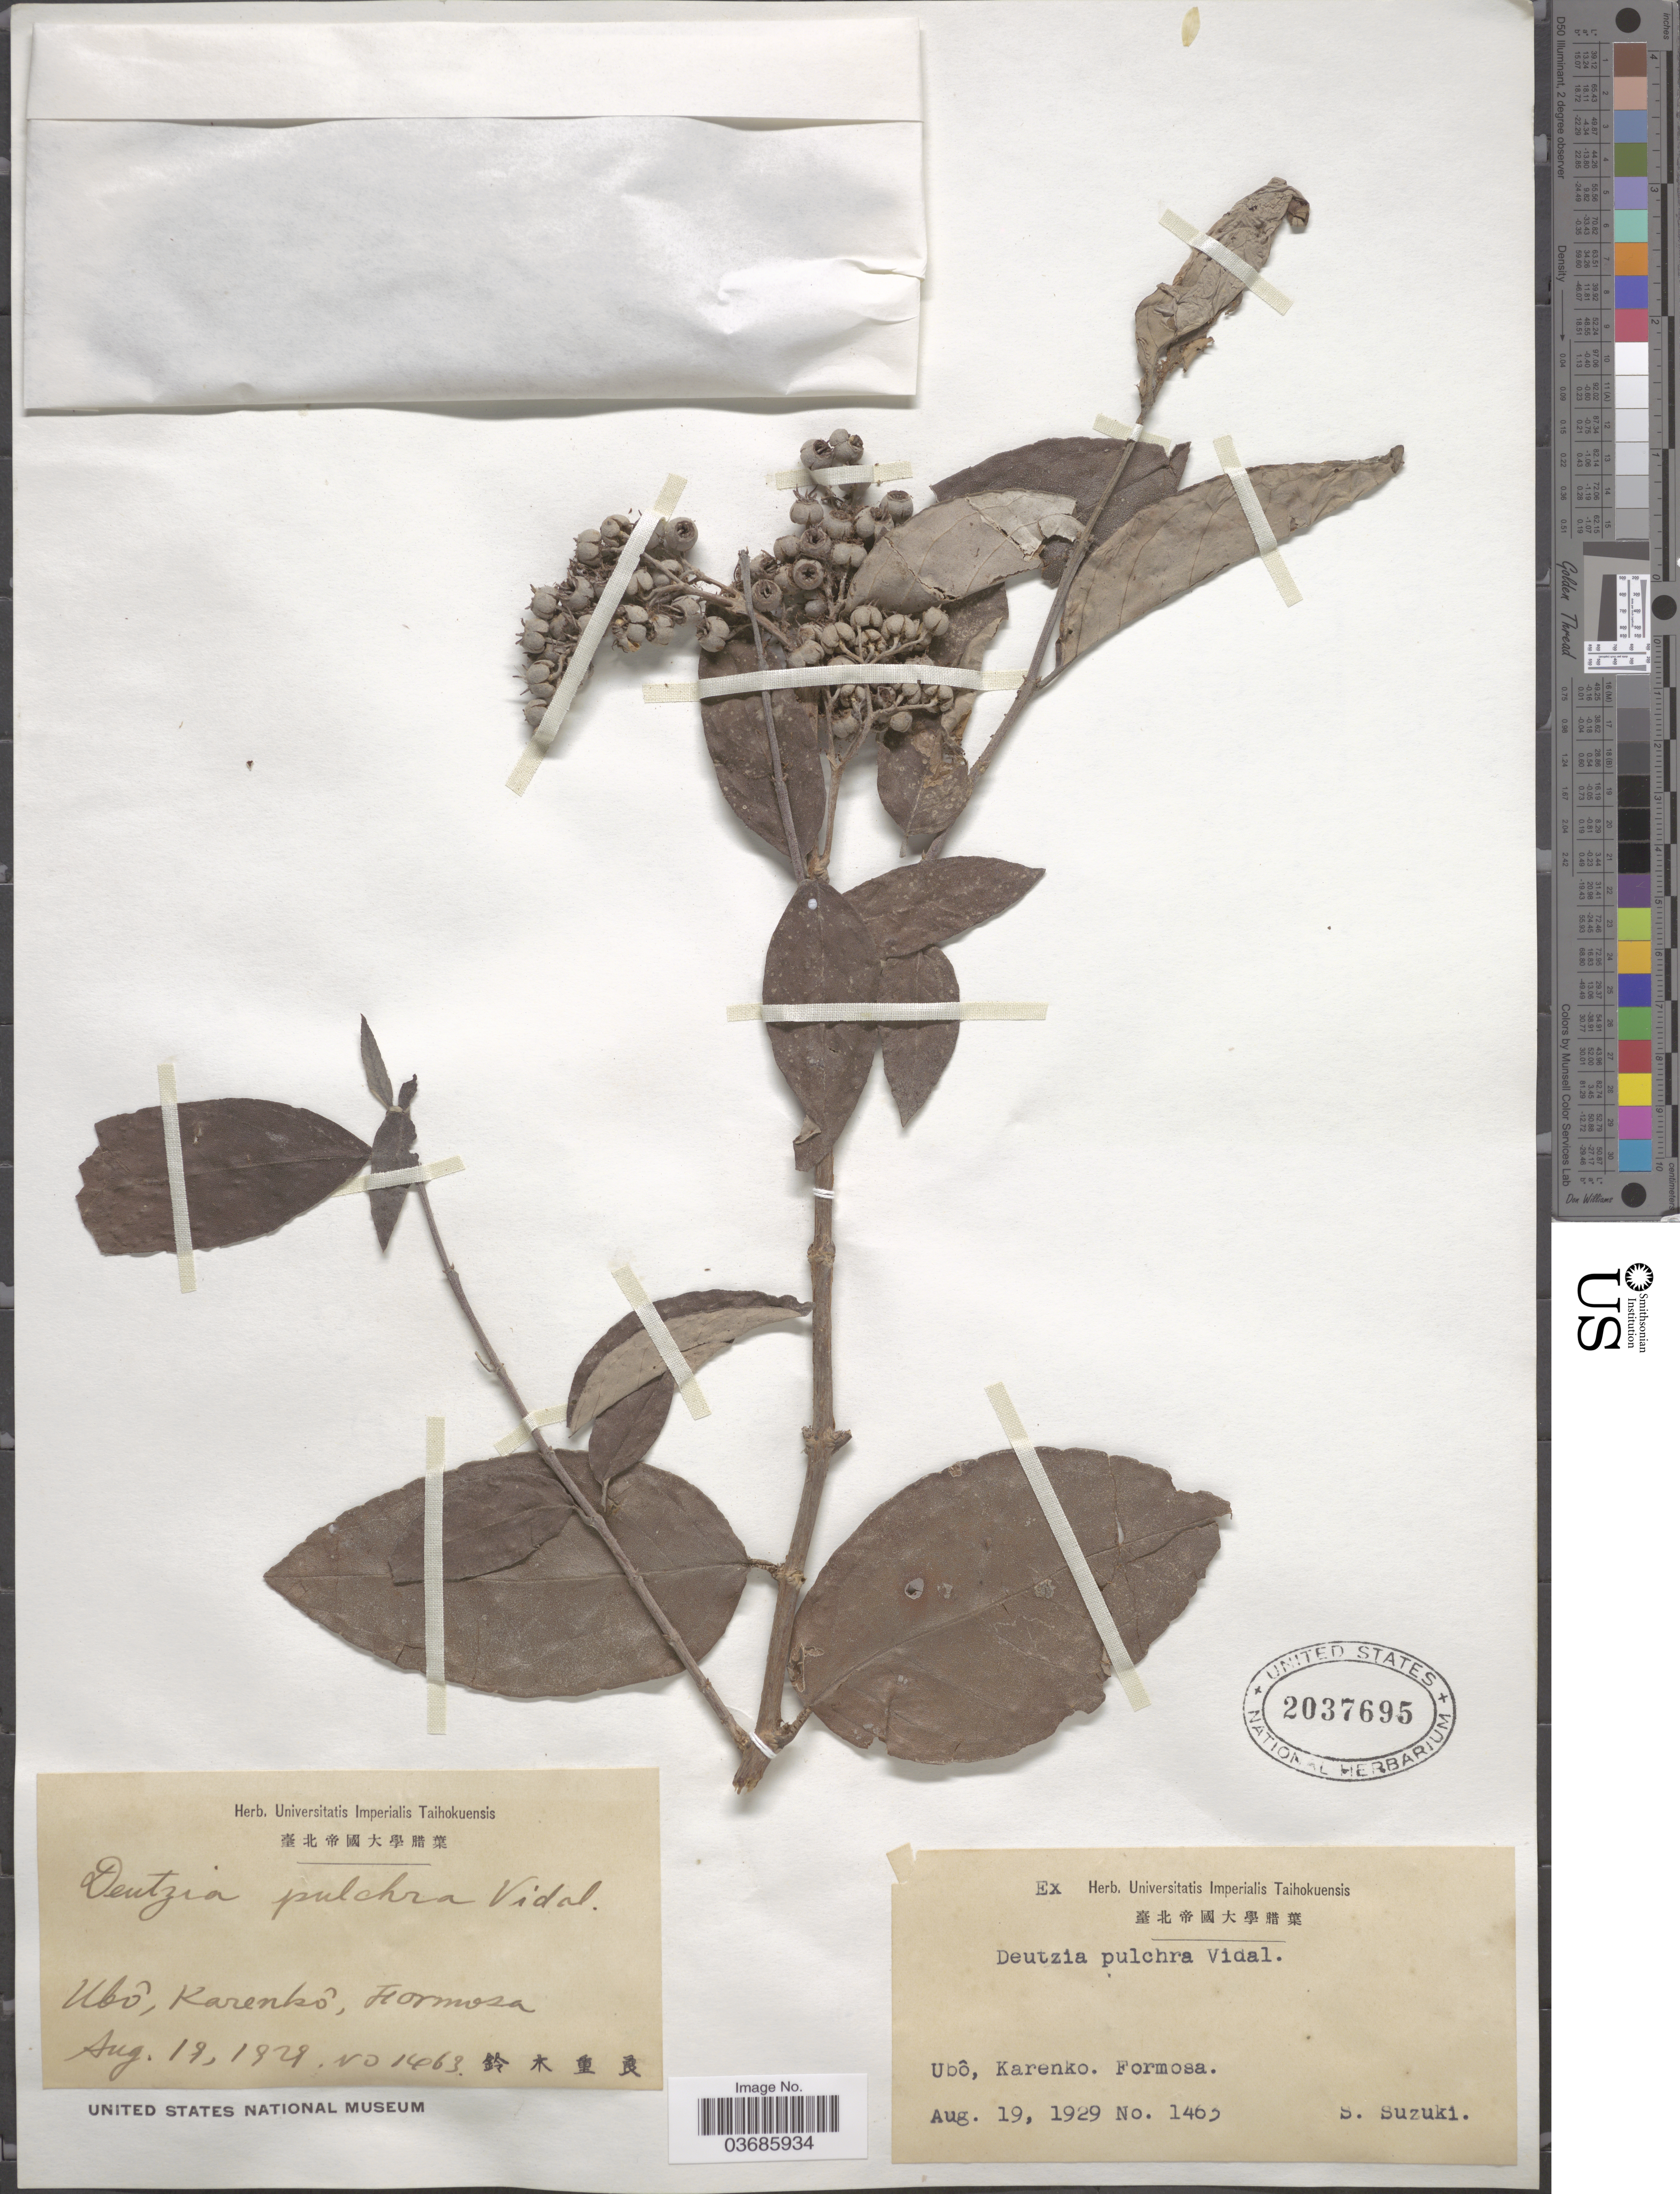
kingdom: Plantae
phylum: Tracheophyta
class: Magnoliopsida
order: Cornales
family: Hydrangeaceae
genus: Deutzia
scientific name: Deutzia pulchra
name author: Vidal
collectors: S. Suzuki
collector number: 1465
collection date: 1929-08-19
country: Taiwan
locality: Ubô, Karenko, Formosa.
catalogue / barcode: US 2037695